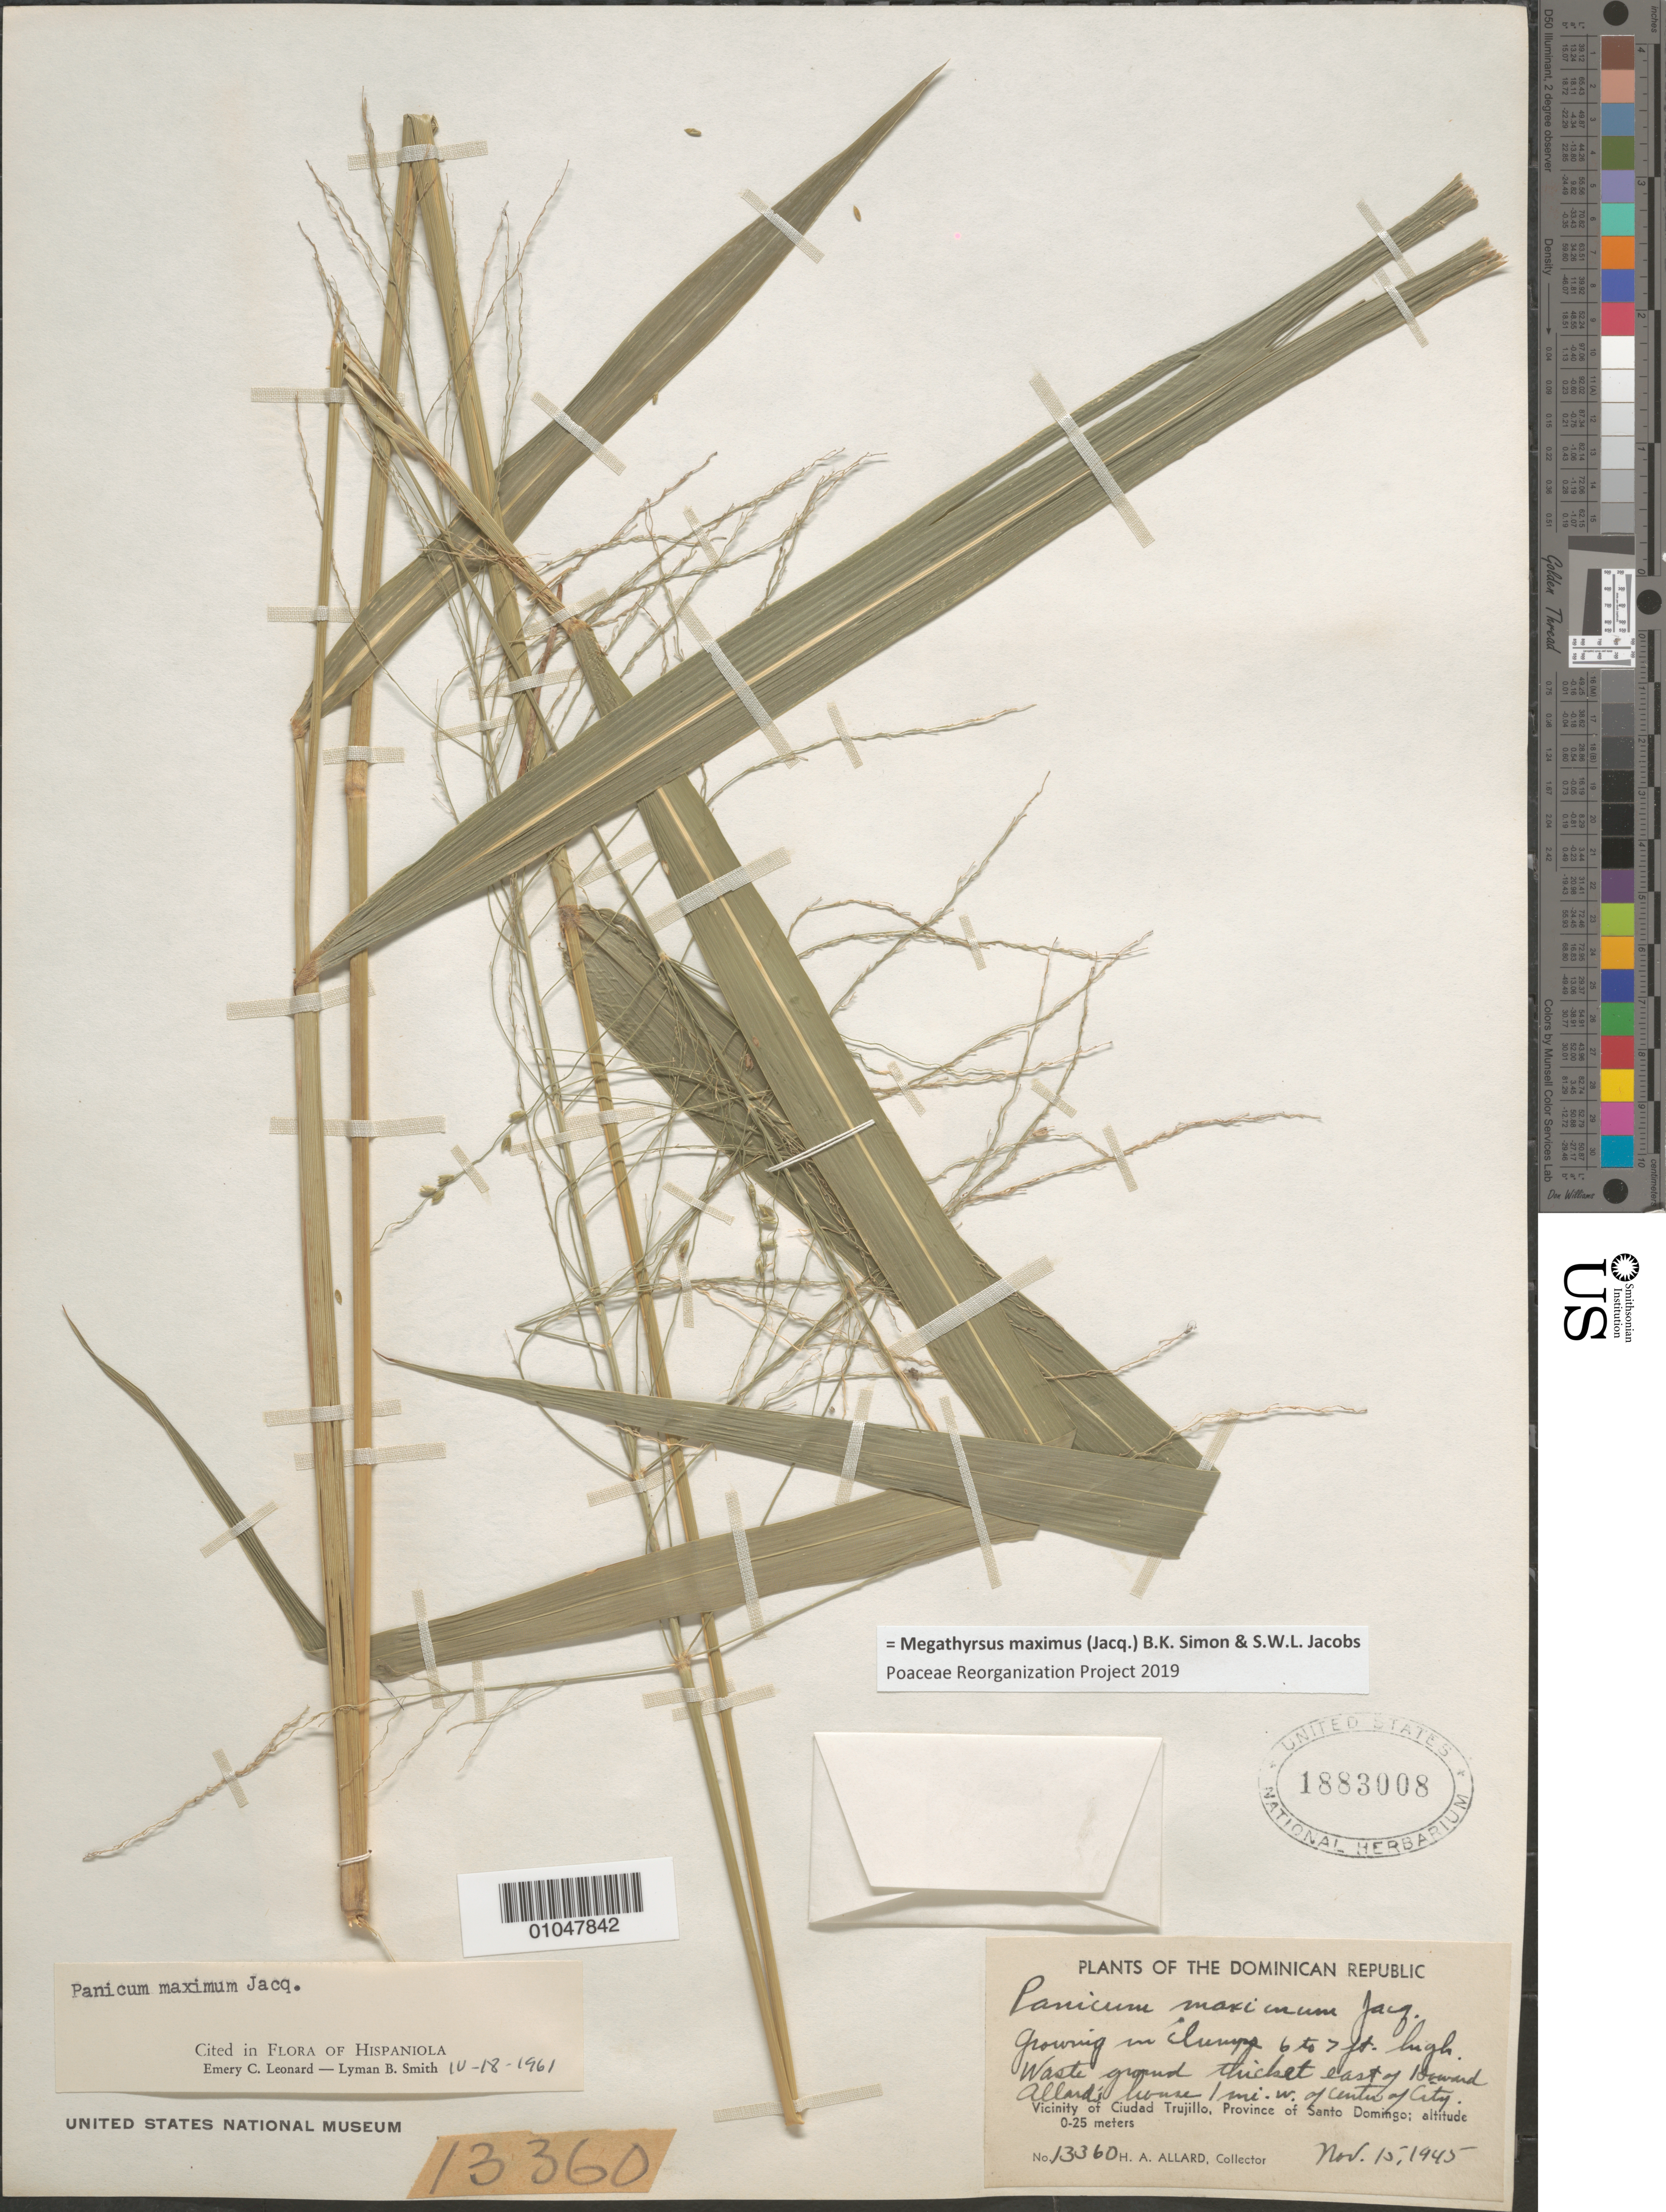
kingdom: Plantae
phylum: Tracheophyta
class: Liliopsida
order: Poales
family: Poaceae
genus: Panicum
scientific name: Panicum maximum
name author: Jacq.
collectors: H. A. Allard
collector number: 13360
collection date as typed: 15 Nov 1945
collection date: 1945-11-15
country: Dominican Republic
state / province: Distrito Nacional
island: Hispaniola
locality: Waste ground thicket E of Howard Allard's home 1 mi. W of Cetner of Santo Domingo city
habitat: waste ground thicket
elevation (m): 0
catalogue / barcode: US 1883008